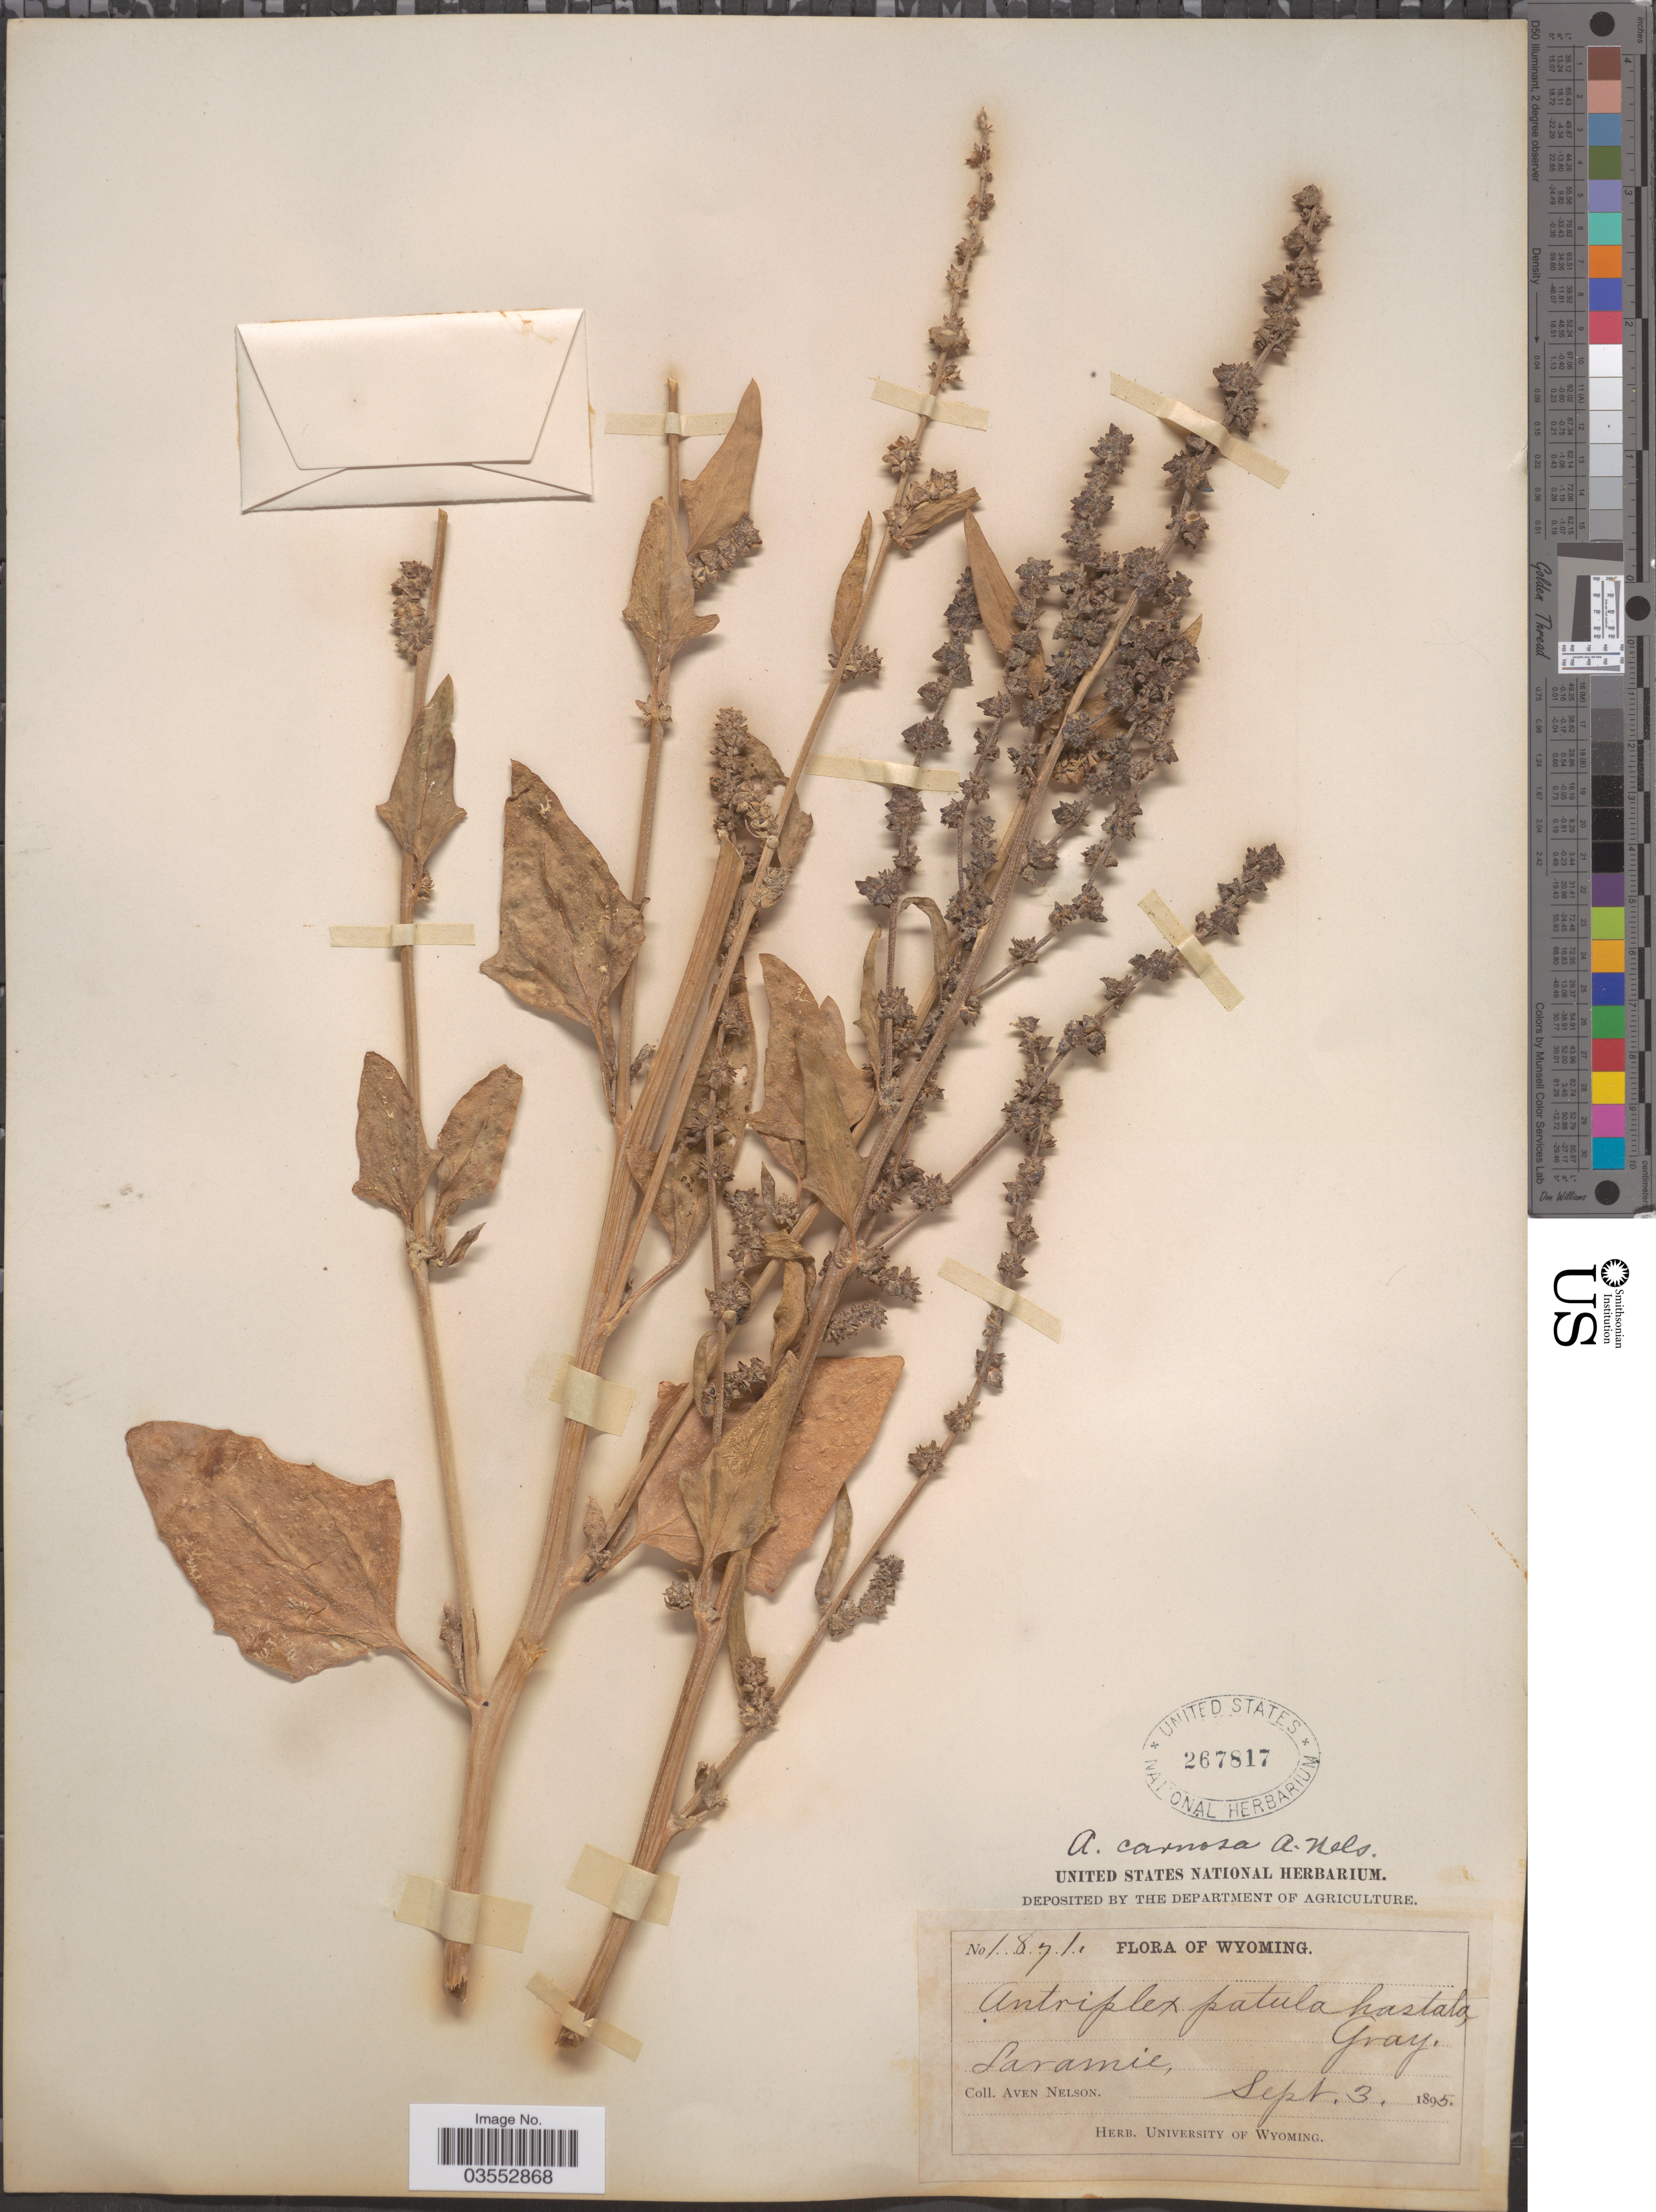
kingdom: Plantae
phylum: Tracheophyta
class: Magnoliopsida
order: Caryophyllales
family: Amaranthaceae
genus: Atriplex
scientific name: Atriplex subspicata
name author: (Nutt.) Rydb.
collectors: A. Nelson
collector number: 1871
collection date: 1895-09-03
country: United States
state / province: Wyoming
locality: Laramie.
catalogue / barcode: US 267817